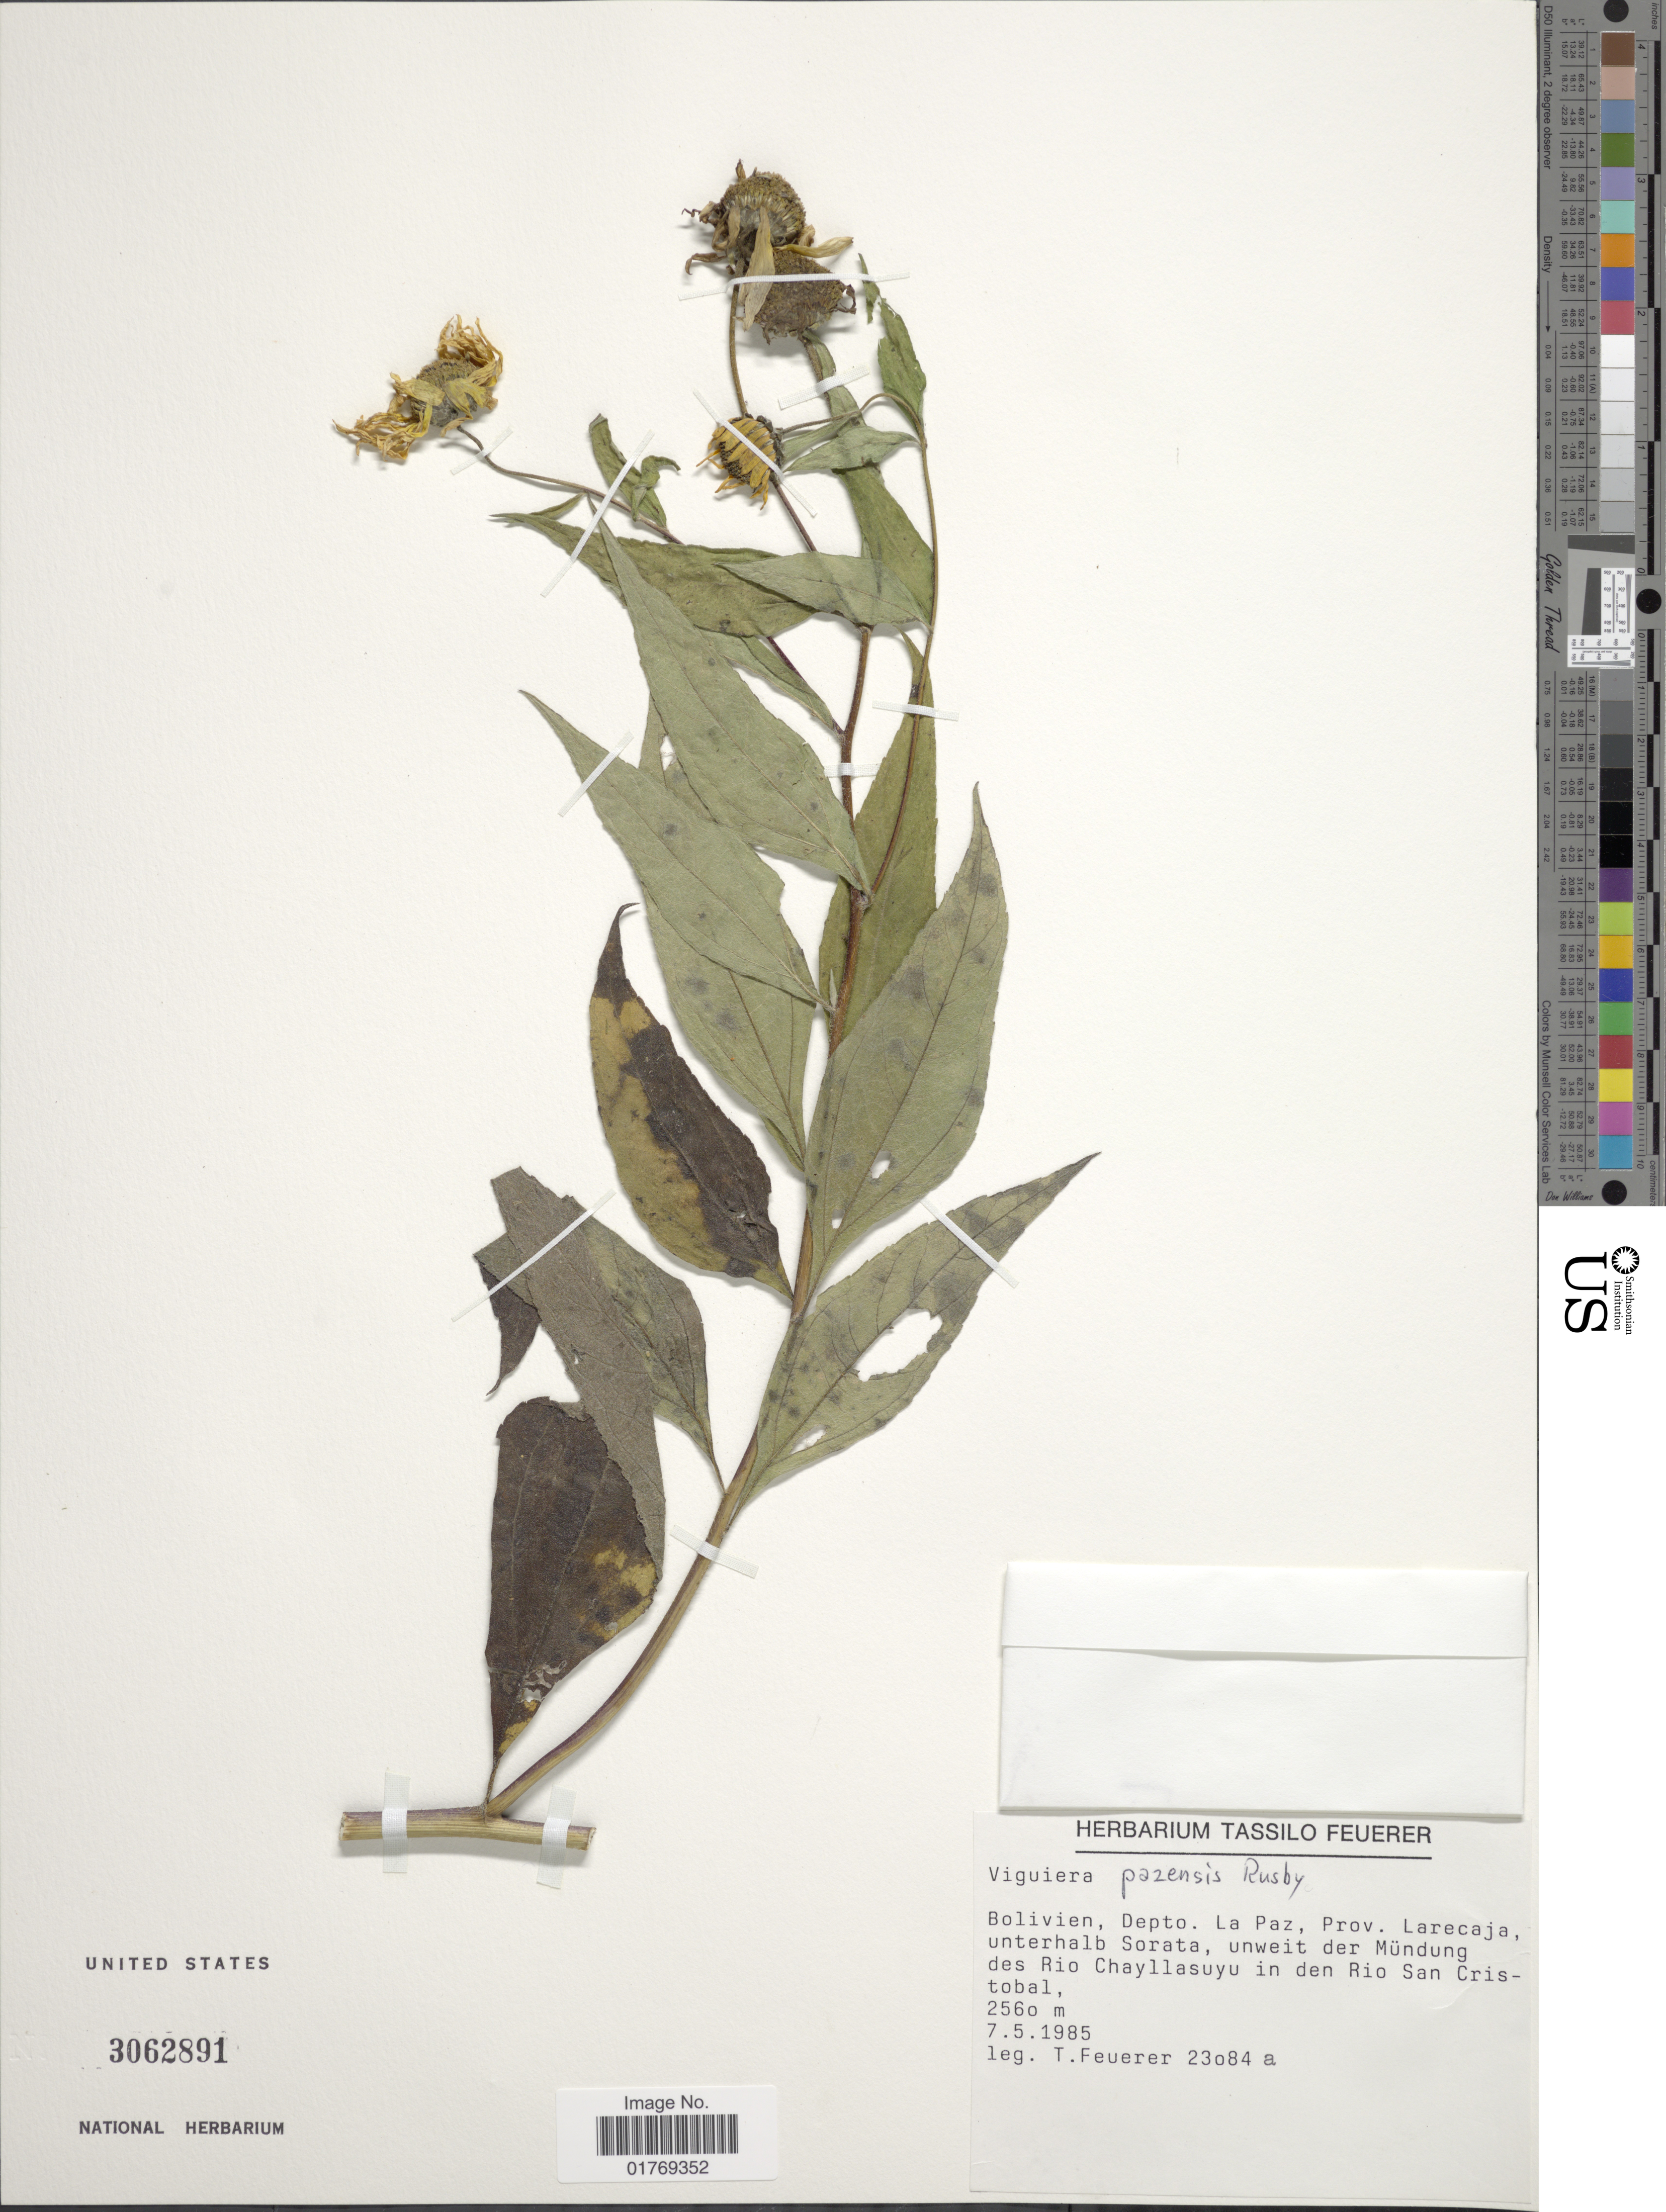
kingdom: Plantae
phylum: Tracheophyta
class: Magnoliopsida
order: Asterales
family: Asteraceae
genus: Viguiera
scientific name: Viguiera sp.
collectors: T. Feuerer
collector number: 23084a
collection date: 1985-05-07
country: Bolivia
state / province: La Paz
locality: Bolivien, Depto, La Paz, Prov. Larecaja, unterhalb Sorata, unweit der Mündung des Rio Chayllasuyu in den Rio San Cristobal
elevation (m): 2560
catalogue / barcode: US 3062891